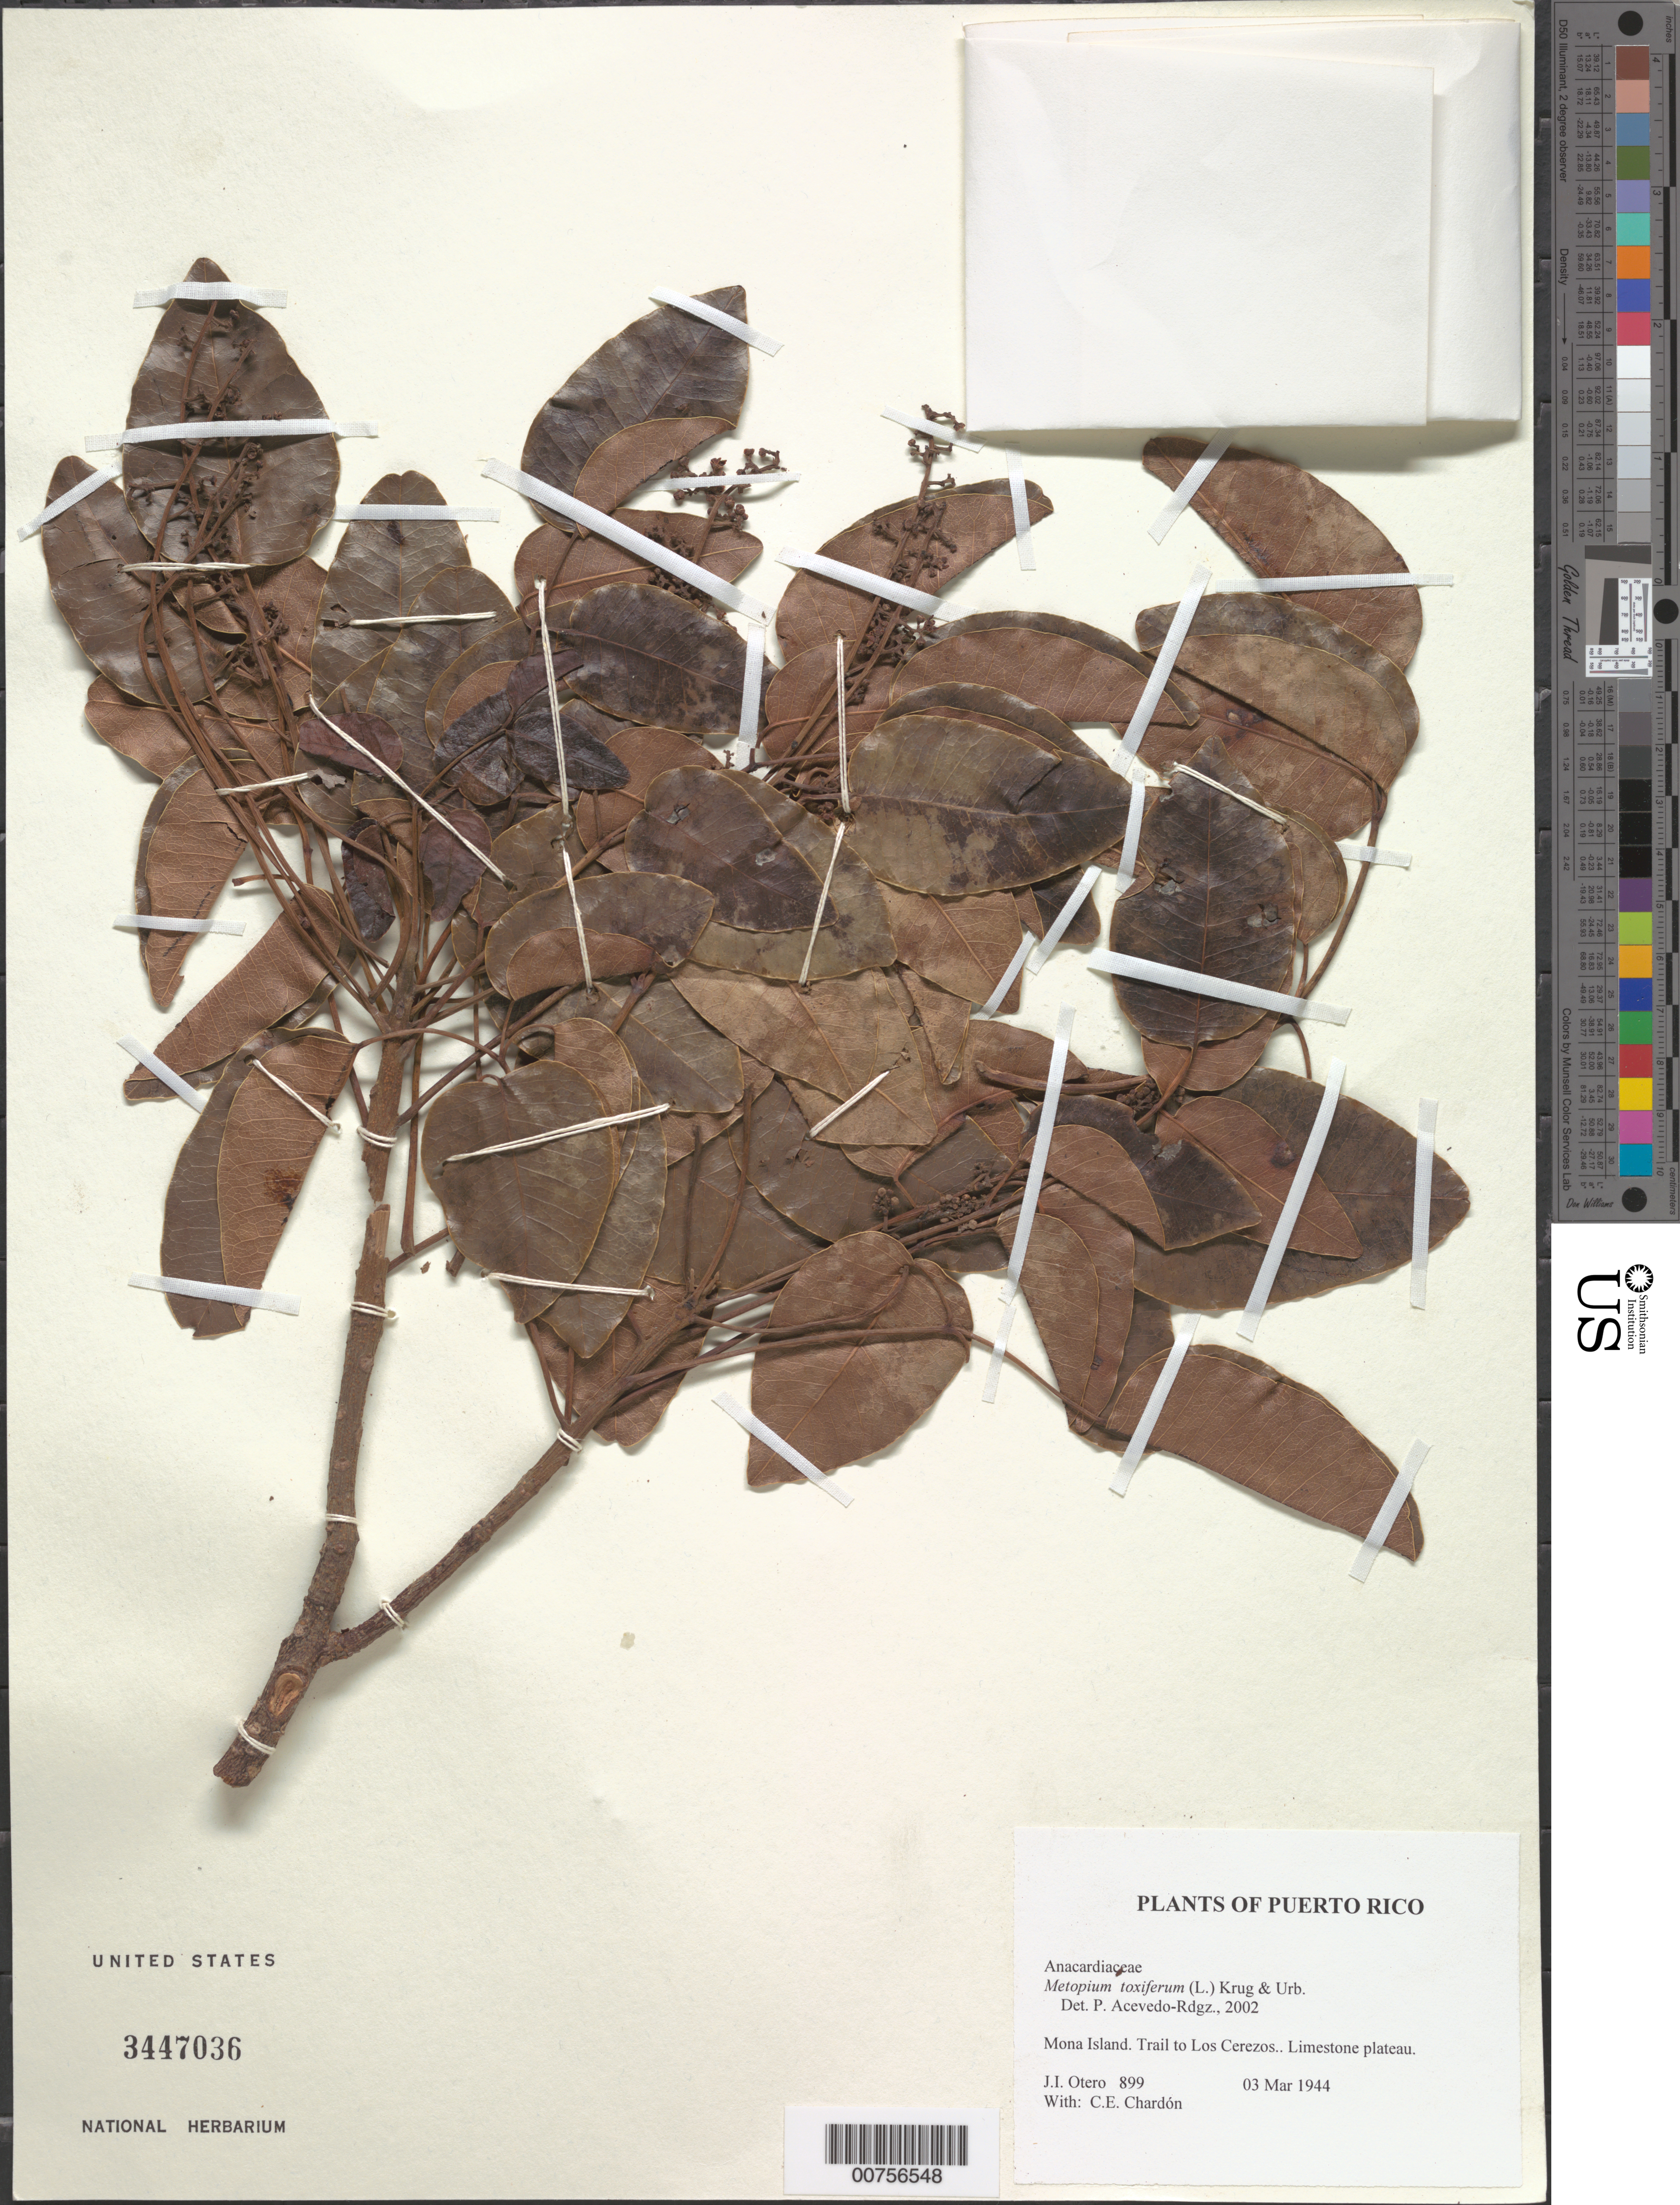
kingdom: Plantae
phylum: Tracheophyta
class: Magnoliopsida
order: Sapindales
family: Anacardiaceae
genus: Metopium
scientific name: Metopium toxiferum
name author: (L.) Krug & Urb.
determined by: Acevedo-Rodríguez, P., (BOT), Smithsonian Institution - National Museum of Natural History (UNITED STATES)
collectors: J. Otero & C. E. Chardón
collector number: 899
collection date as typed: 03 Mar 1944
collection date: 1944-03-03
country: Puerto Rico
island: Mona I.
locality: Trail to Los Cerezos. Limestone plateau.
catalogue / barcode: US 3447036